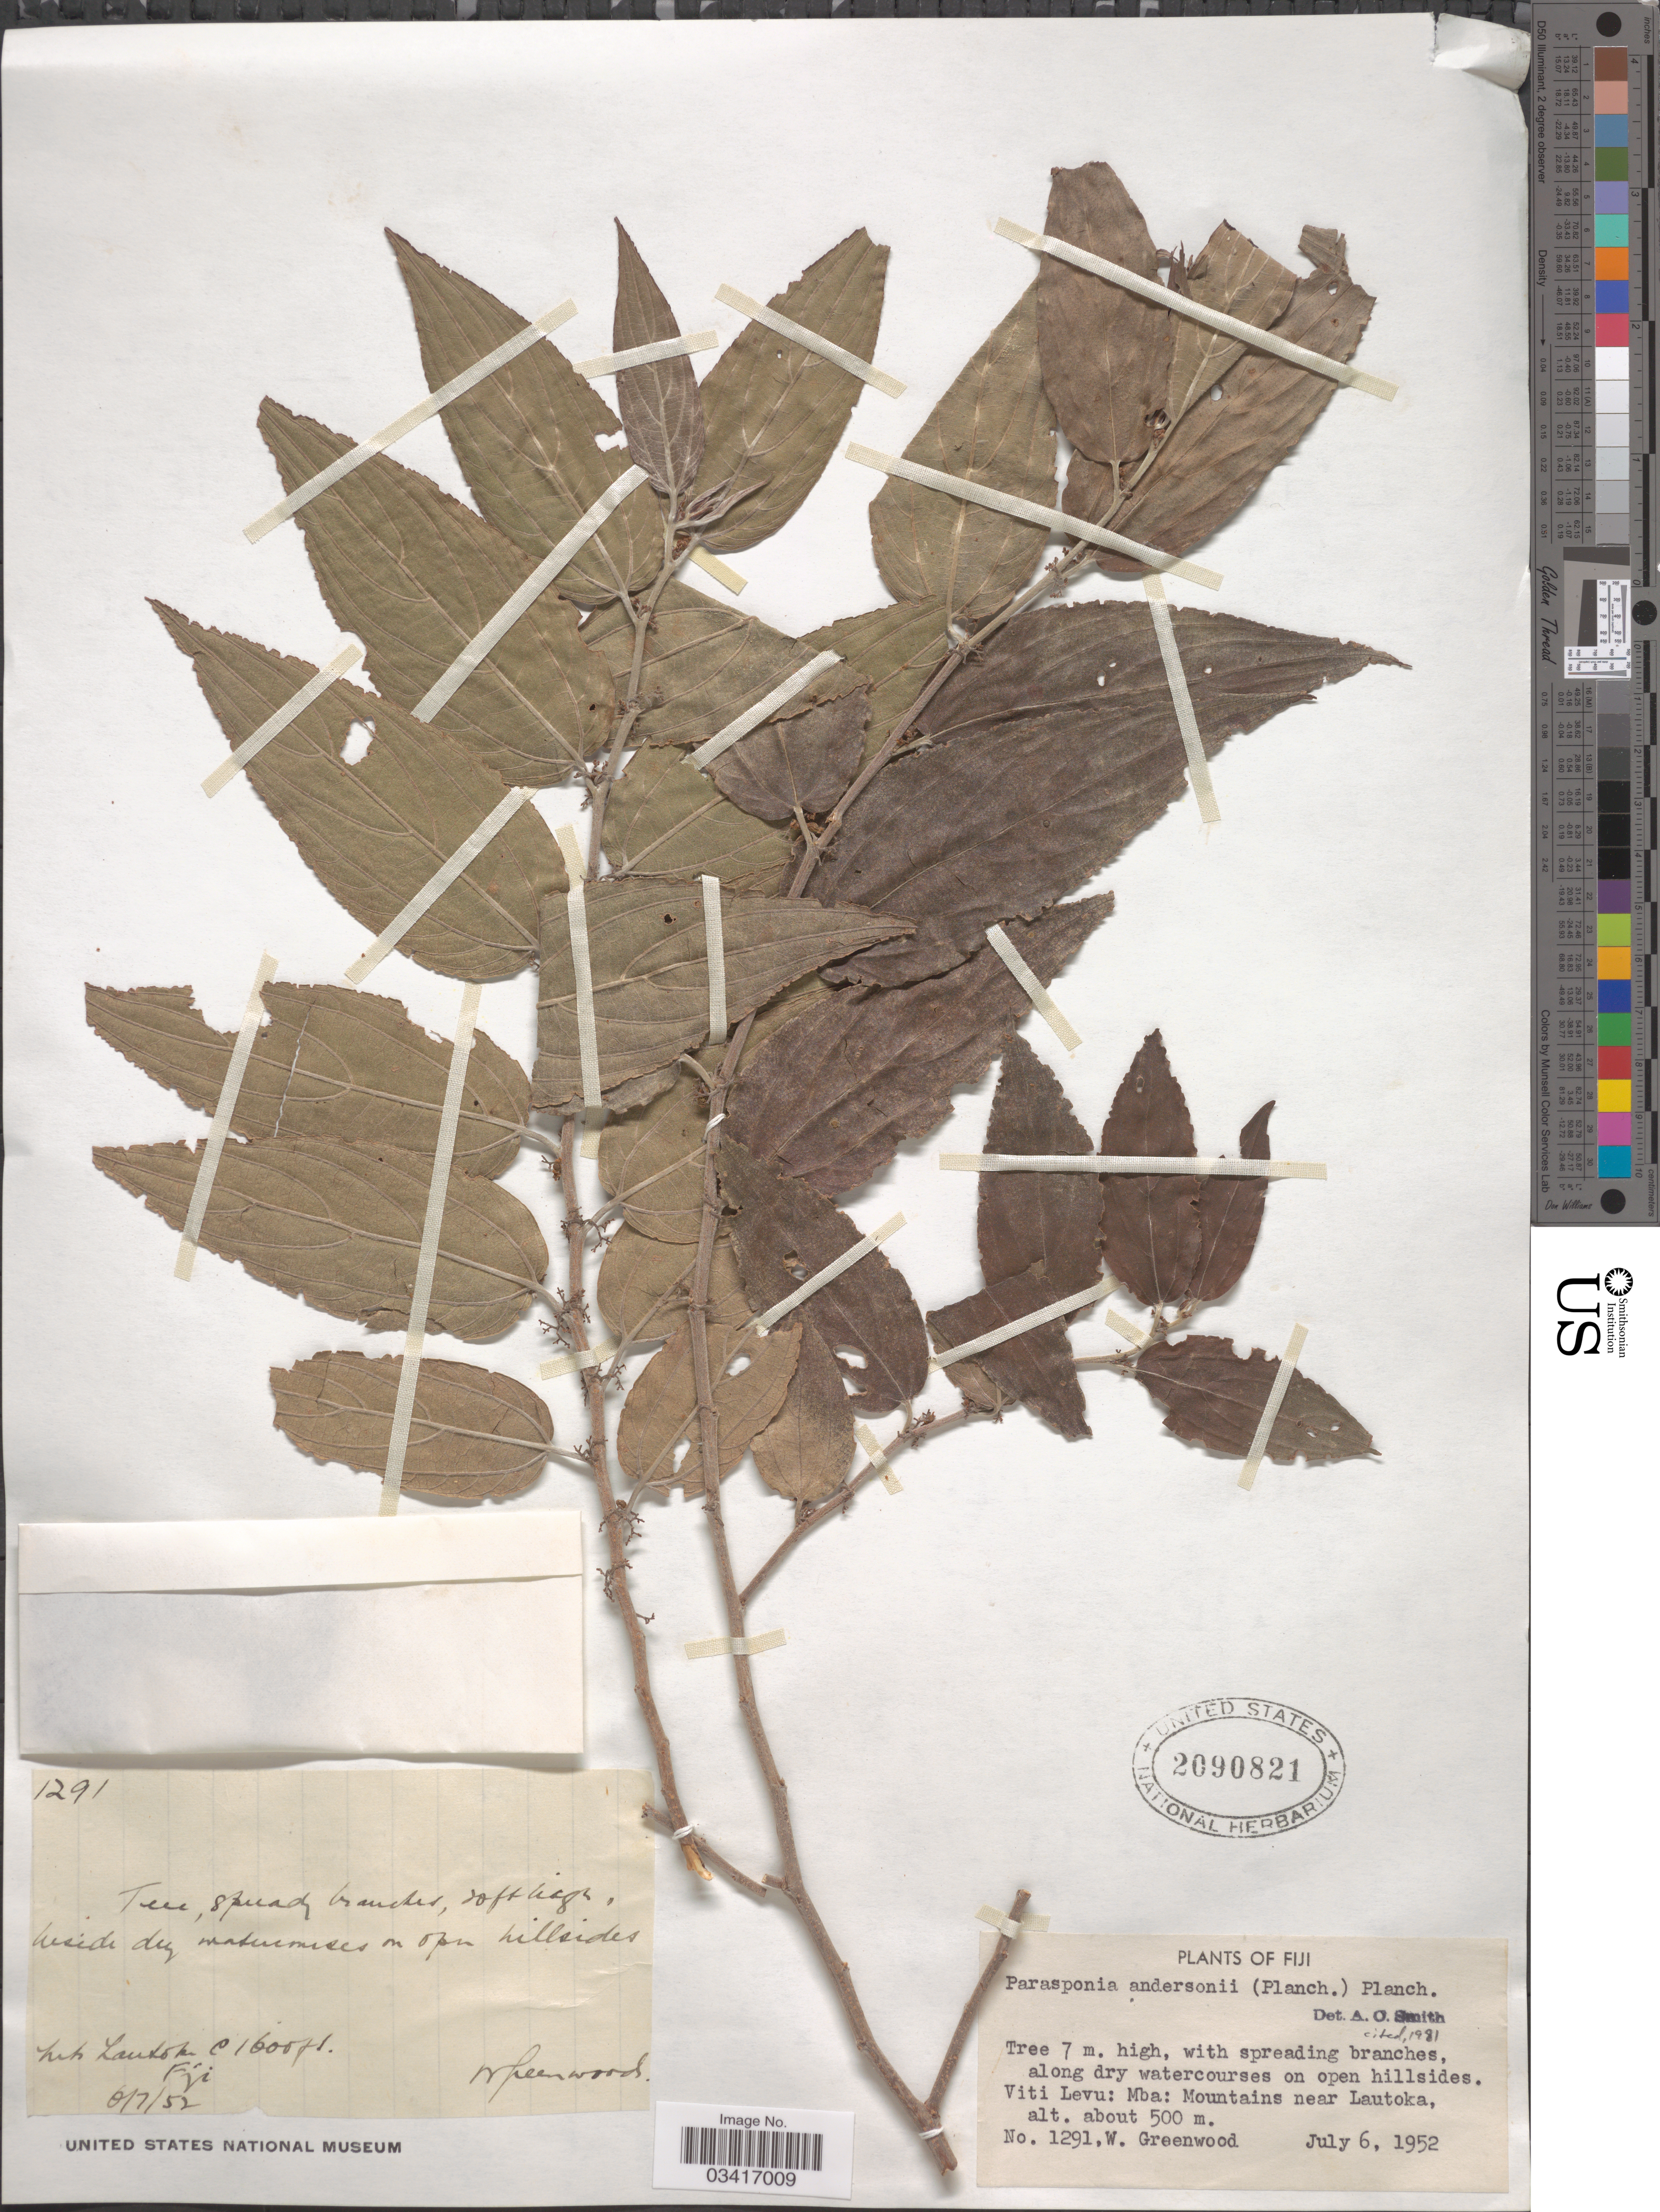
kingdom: Plantae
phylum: Tracheophyta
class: Magnoliopsida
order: Rosales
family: Cannabaceae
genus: Parasponia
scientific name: Parasponia andersonii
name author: Planch.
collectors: W. Greenwood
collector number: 1291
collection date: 1952-07-06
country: Fiji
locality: Viti Levu: Mba: Mountains near Lautoka.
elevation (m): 500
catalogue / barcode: US 2090821